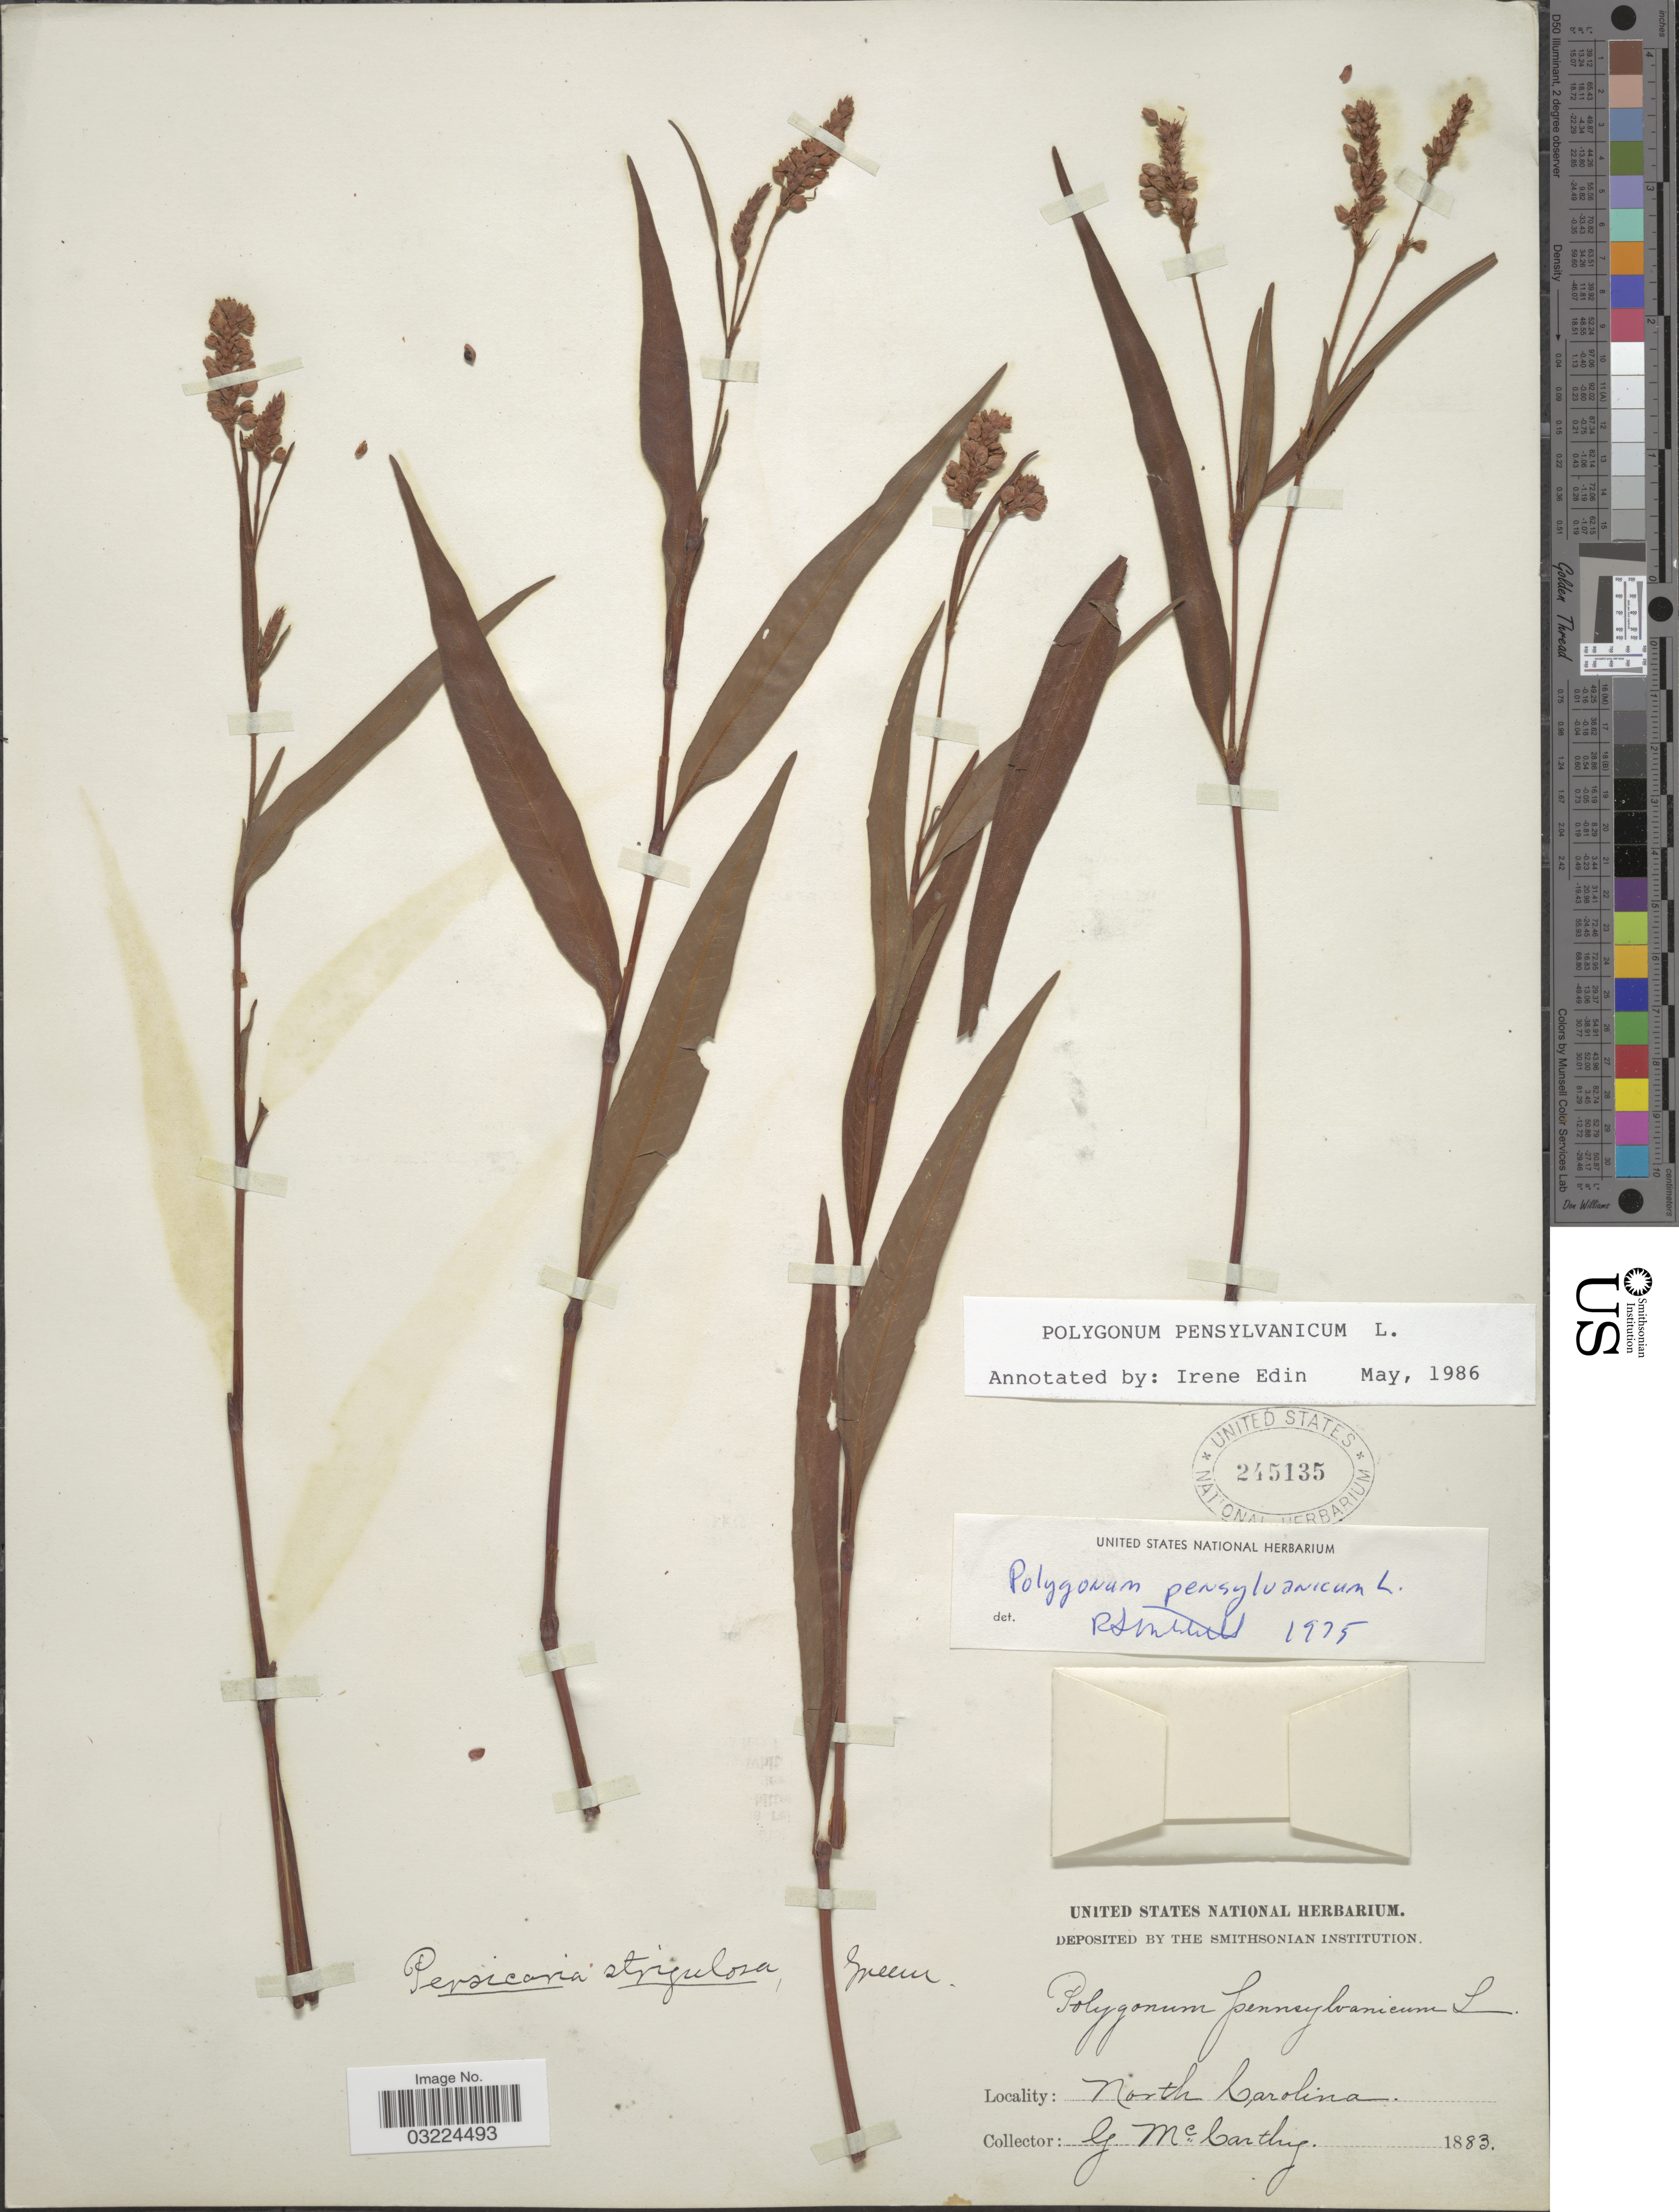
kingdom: Plantae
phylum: Tracheophyta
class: Magnoliopsida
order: Caryophyllales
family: Polygonaceae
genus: Persicaria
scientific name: Persicaria pensylvanica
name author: (L.) M. Gómez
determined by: Atha, D. E.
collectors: G. McCarthy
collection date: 1883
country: United States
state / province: North Carolina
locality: North Carolina.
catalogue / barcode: US 245135